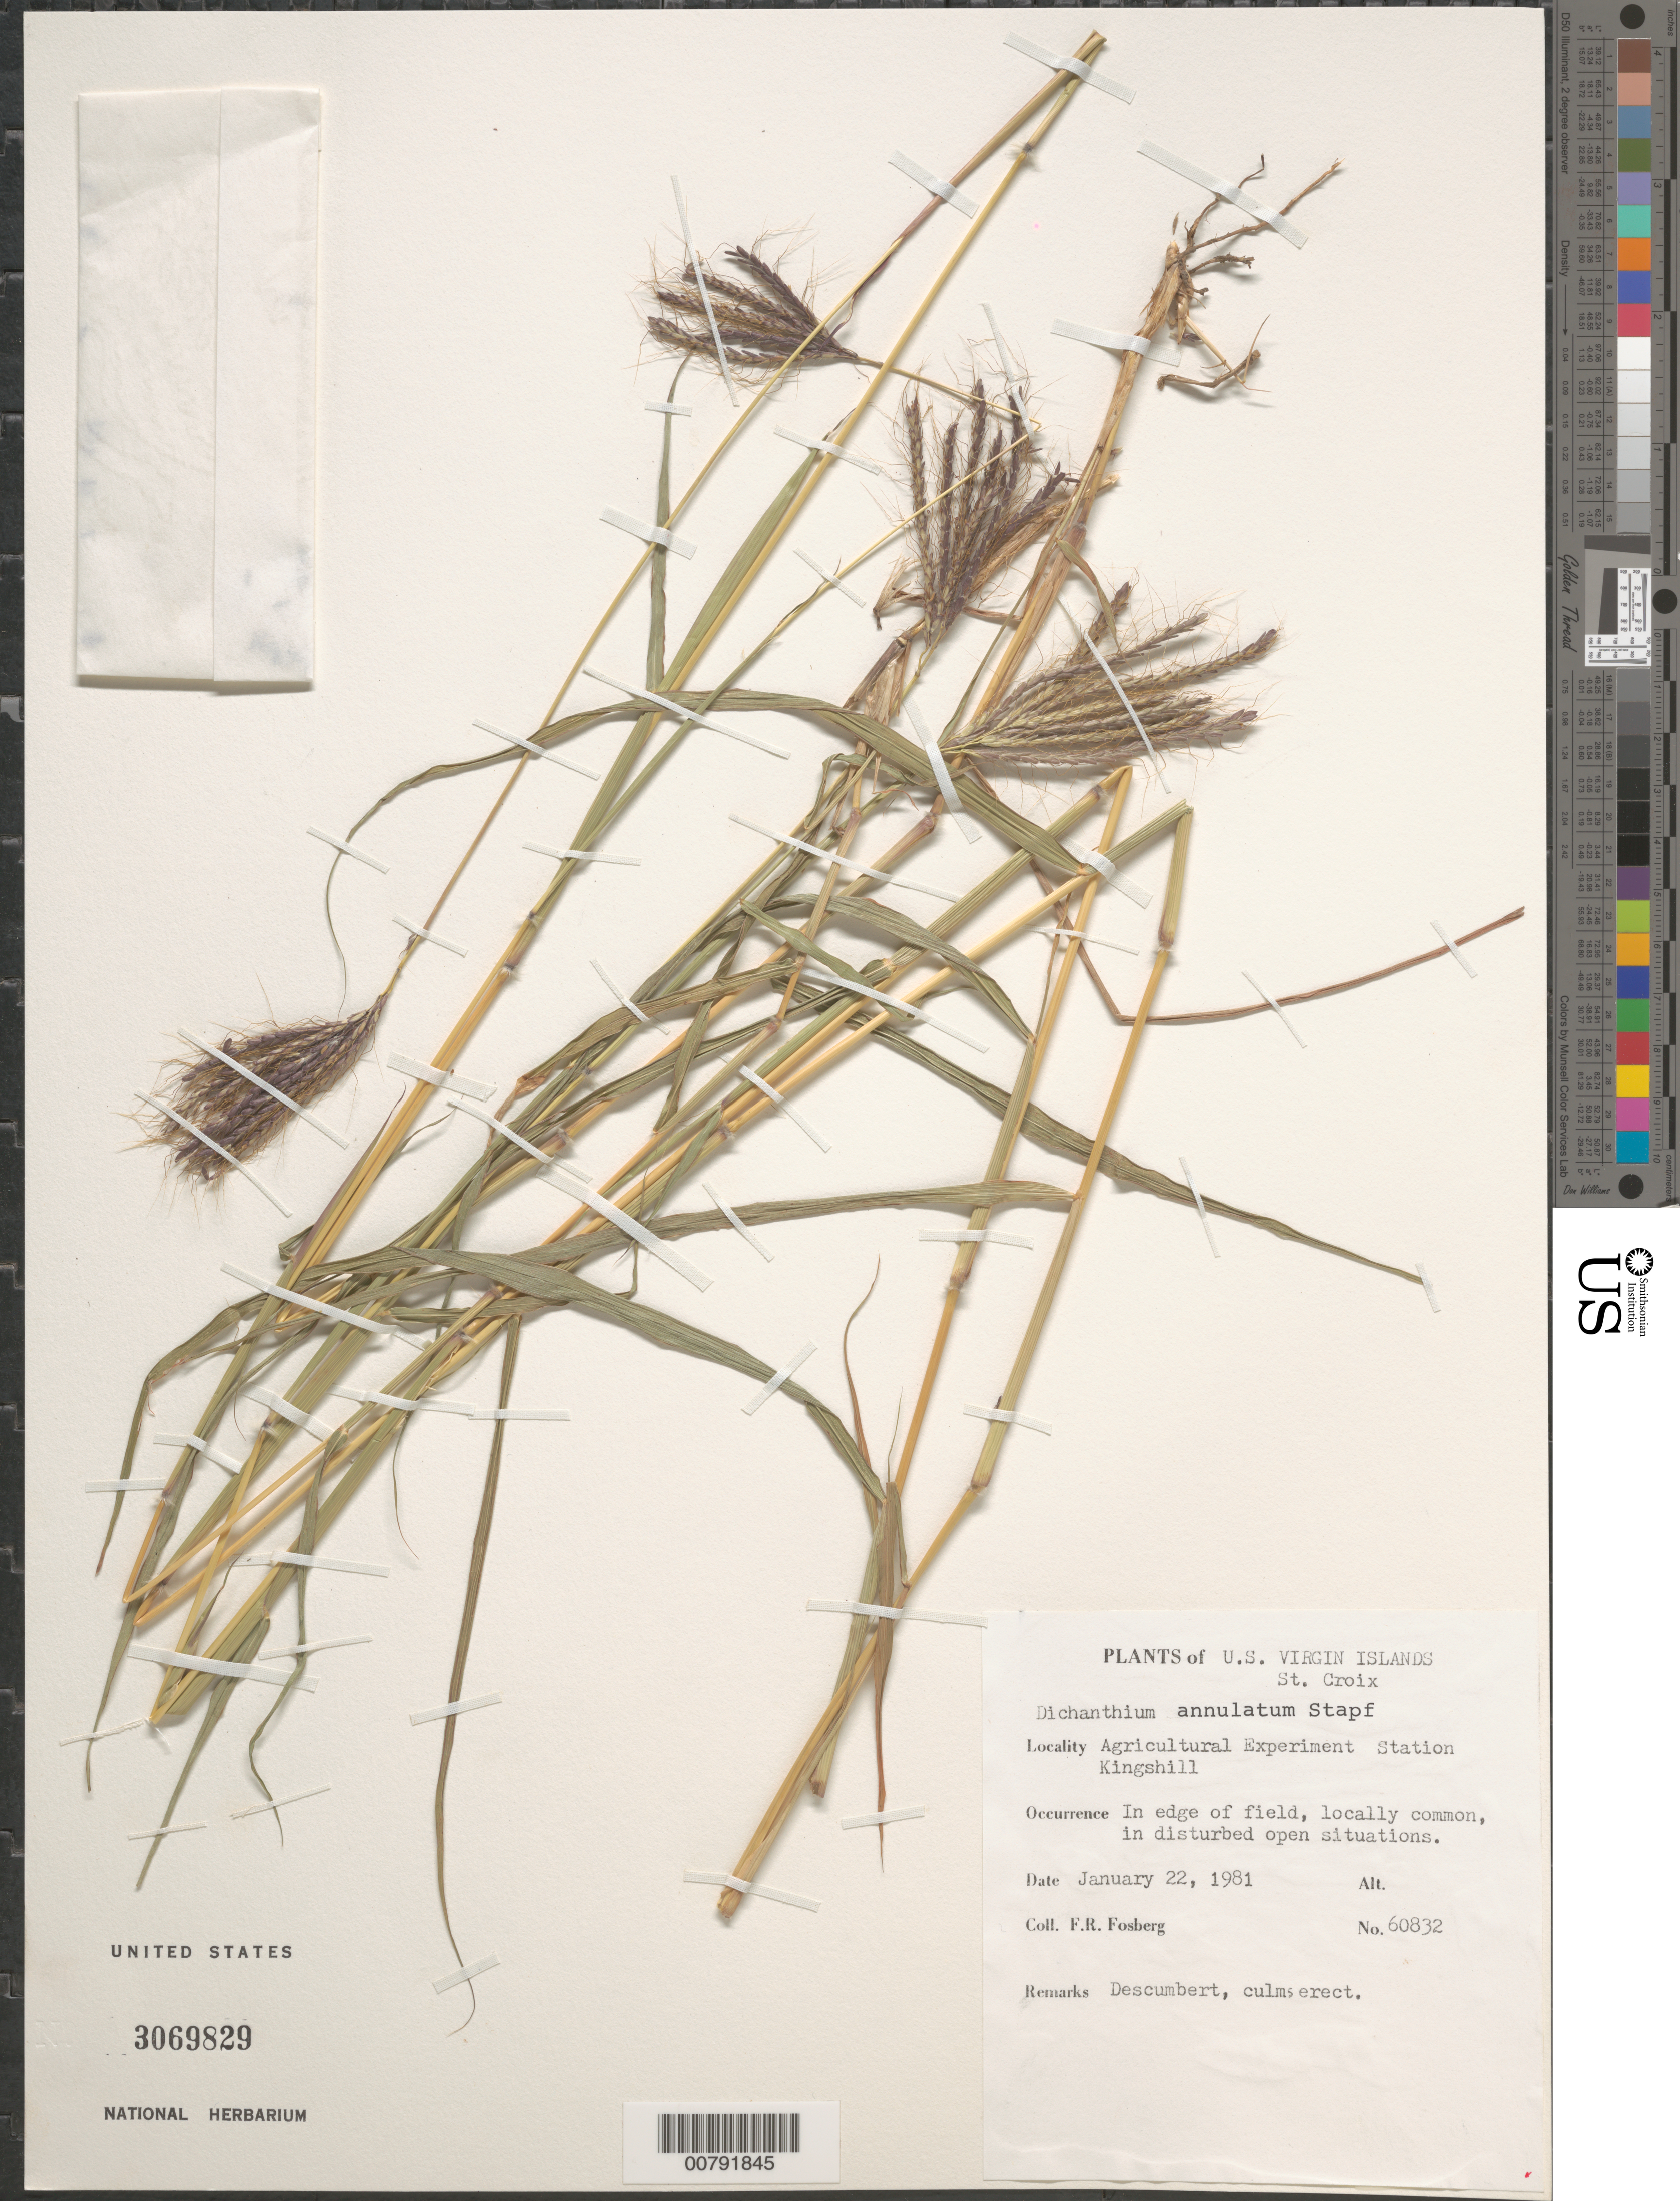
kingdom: Plantae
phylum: Tracheophyta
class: Liliopsida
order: Poales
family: Poaceae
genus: Dichanthium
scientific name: Dichanthium annulatum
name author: (Forssk.) Stapf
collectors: F. R. Fosberg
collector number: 60832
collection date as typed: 22 Jan 1981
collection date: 1981-01-22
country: U.S. Virgin Islands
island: St. Croix I.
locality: Agricultural Experiment Station Kingshill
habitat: In edge of field, disturbed open situations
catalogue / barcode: US 3069829